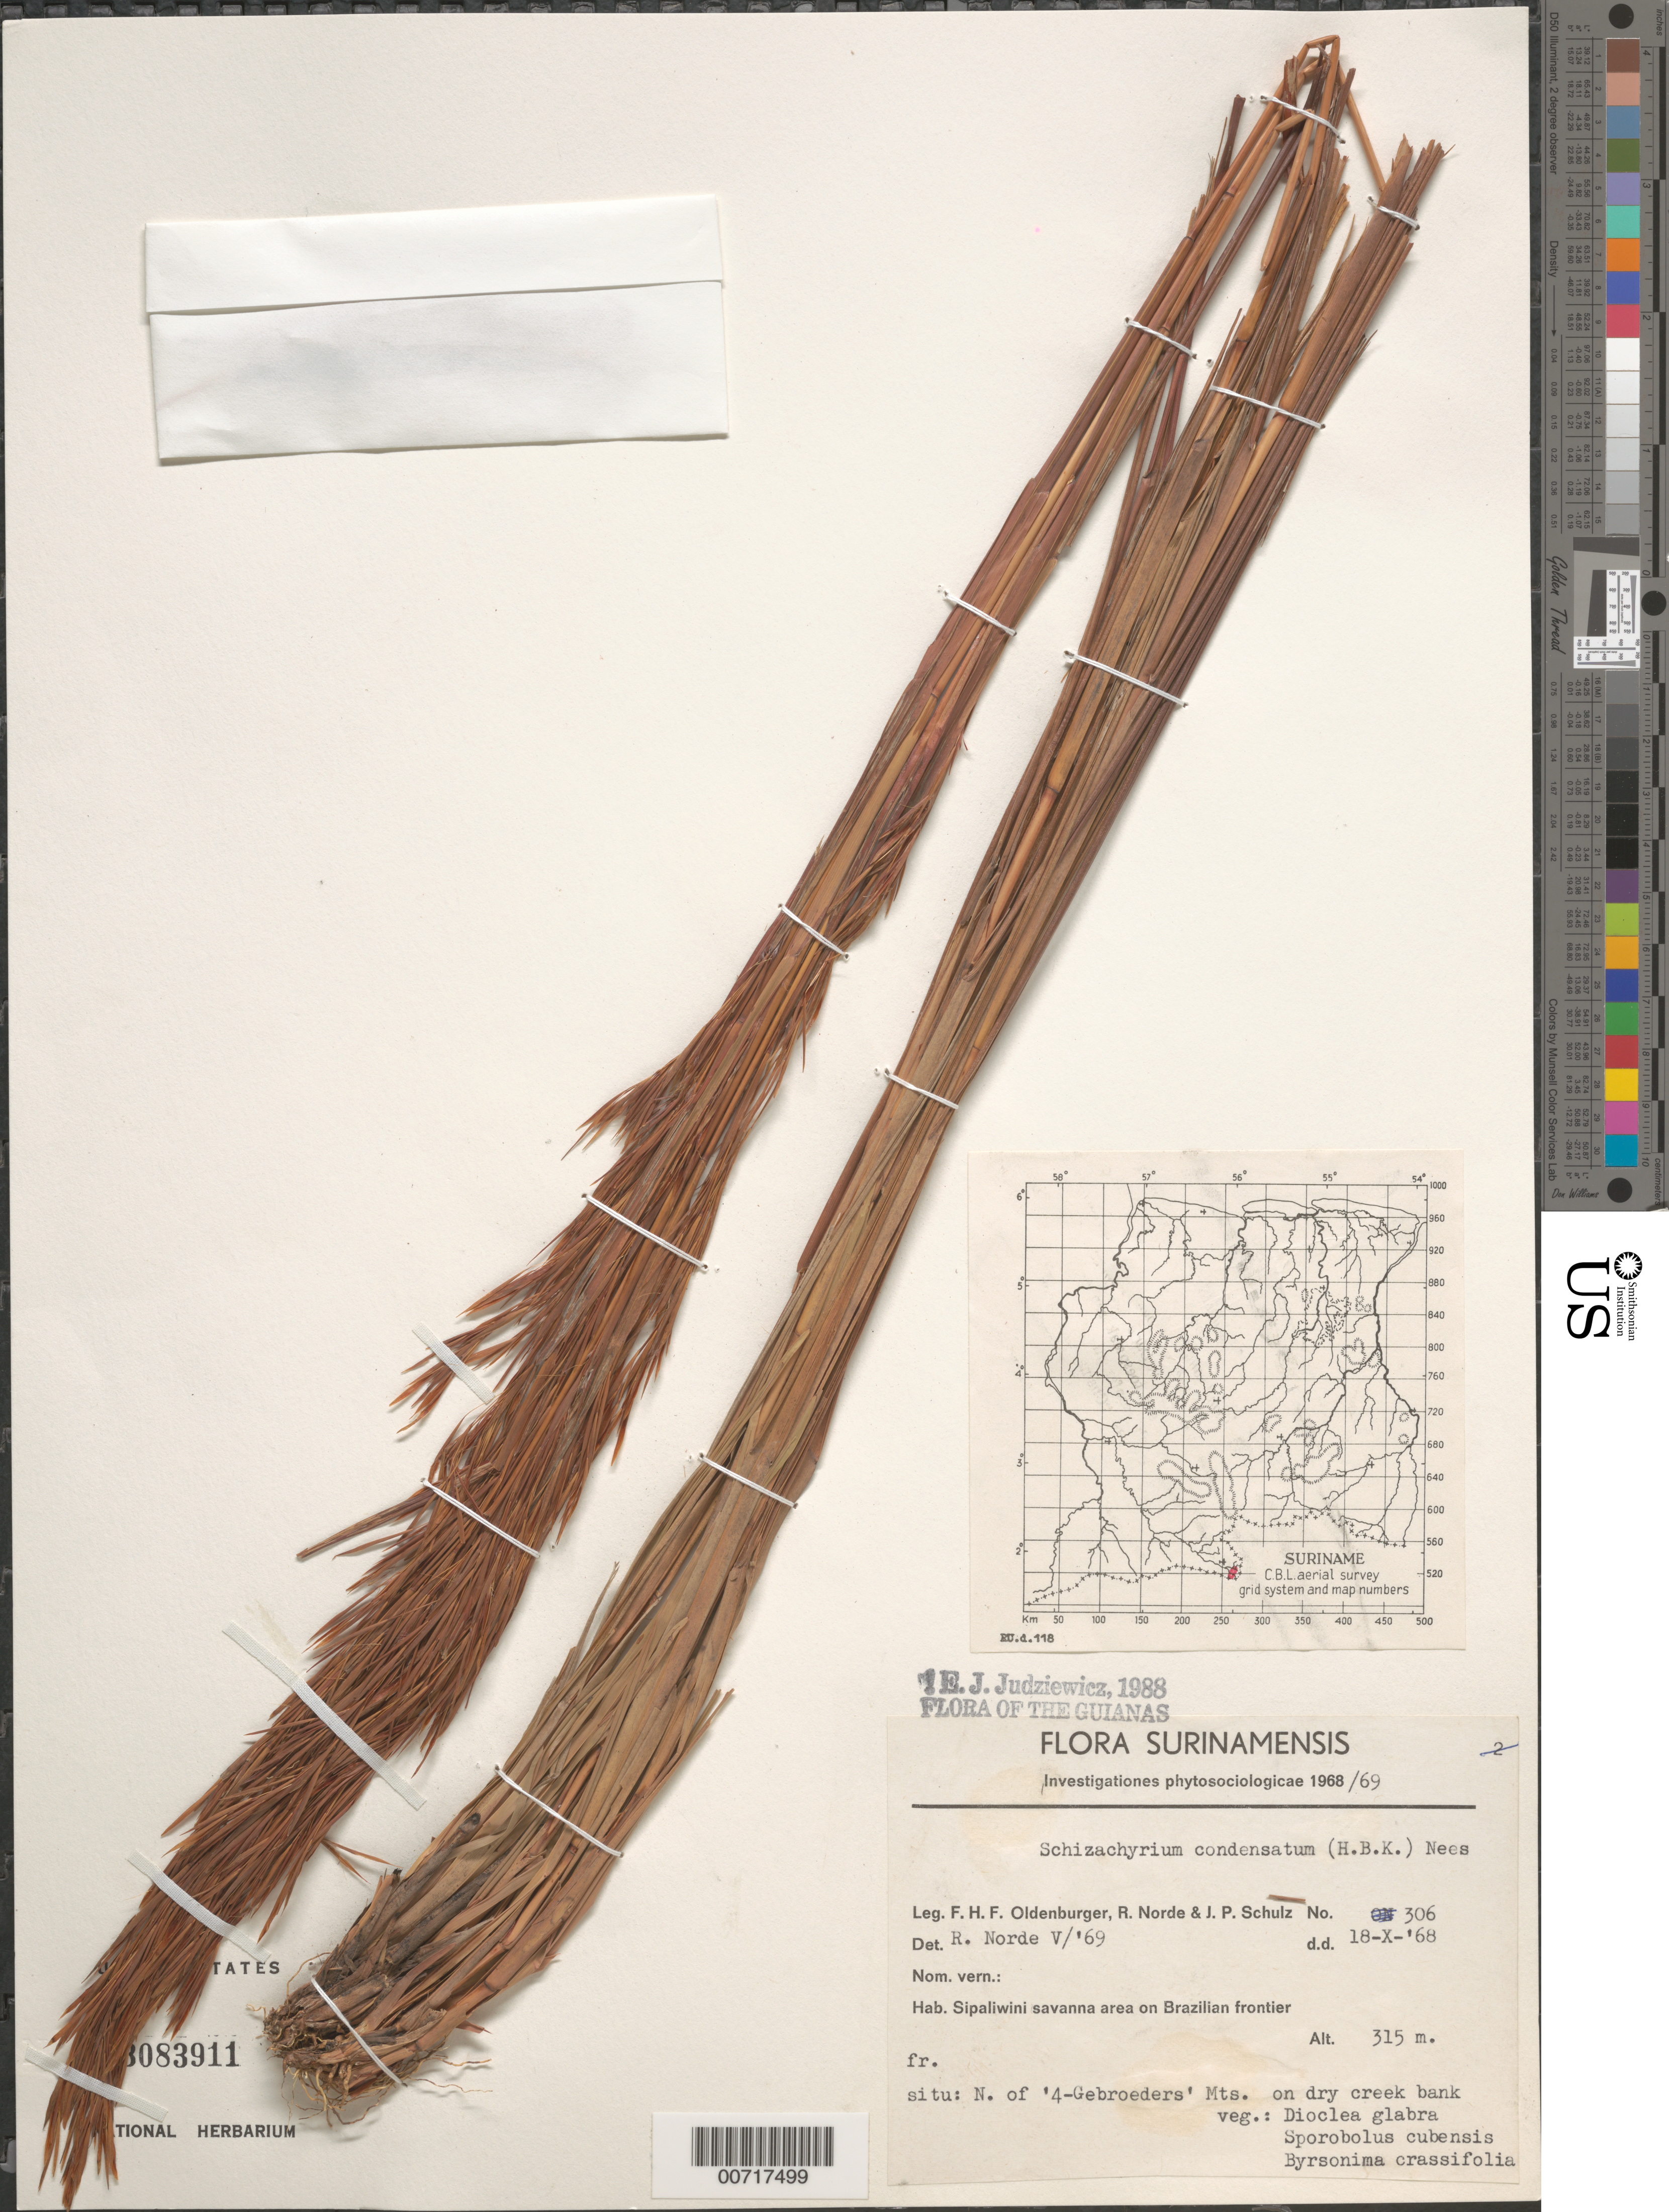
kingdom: Plantae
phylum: Tracheophyta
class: Liliopsida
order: Poales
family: Poaceae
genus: Schizachyrium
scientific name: Schizachyrium condensatum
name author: (Kunth) Nees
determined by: Judziewicz, E. J.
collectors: F. Oldenburger, R. Norde & J. P. Schulz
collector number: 306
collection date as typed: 18-Oct-68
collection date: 1968-10-18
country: Suriname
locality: Sipaliwini Savanna, Brazilian frontier, N of "4-Gebroeders" Mts.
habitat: Dry creek bank; Vegetation: Dioclea glabra, Sporobolus cubensis, Byrsonima crassifolia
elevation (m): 315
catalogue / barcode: US 3083911